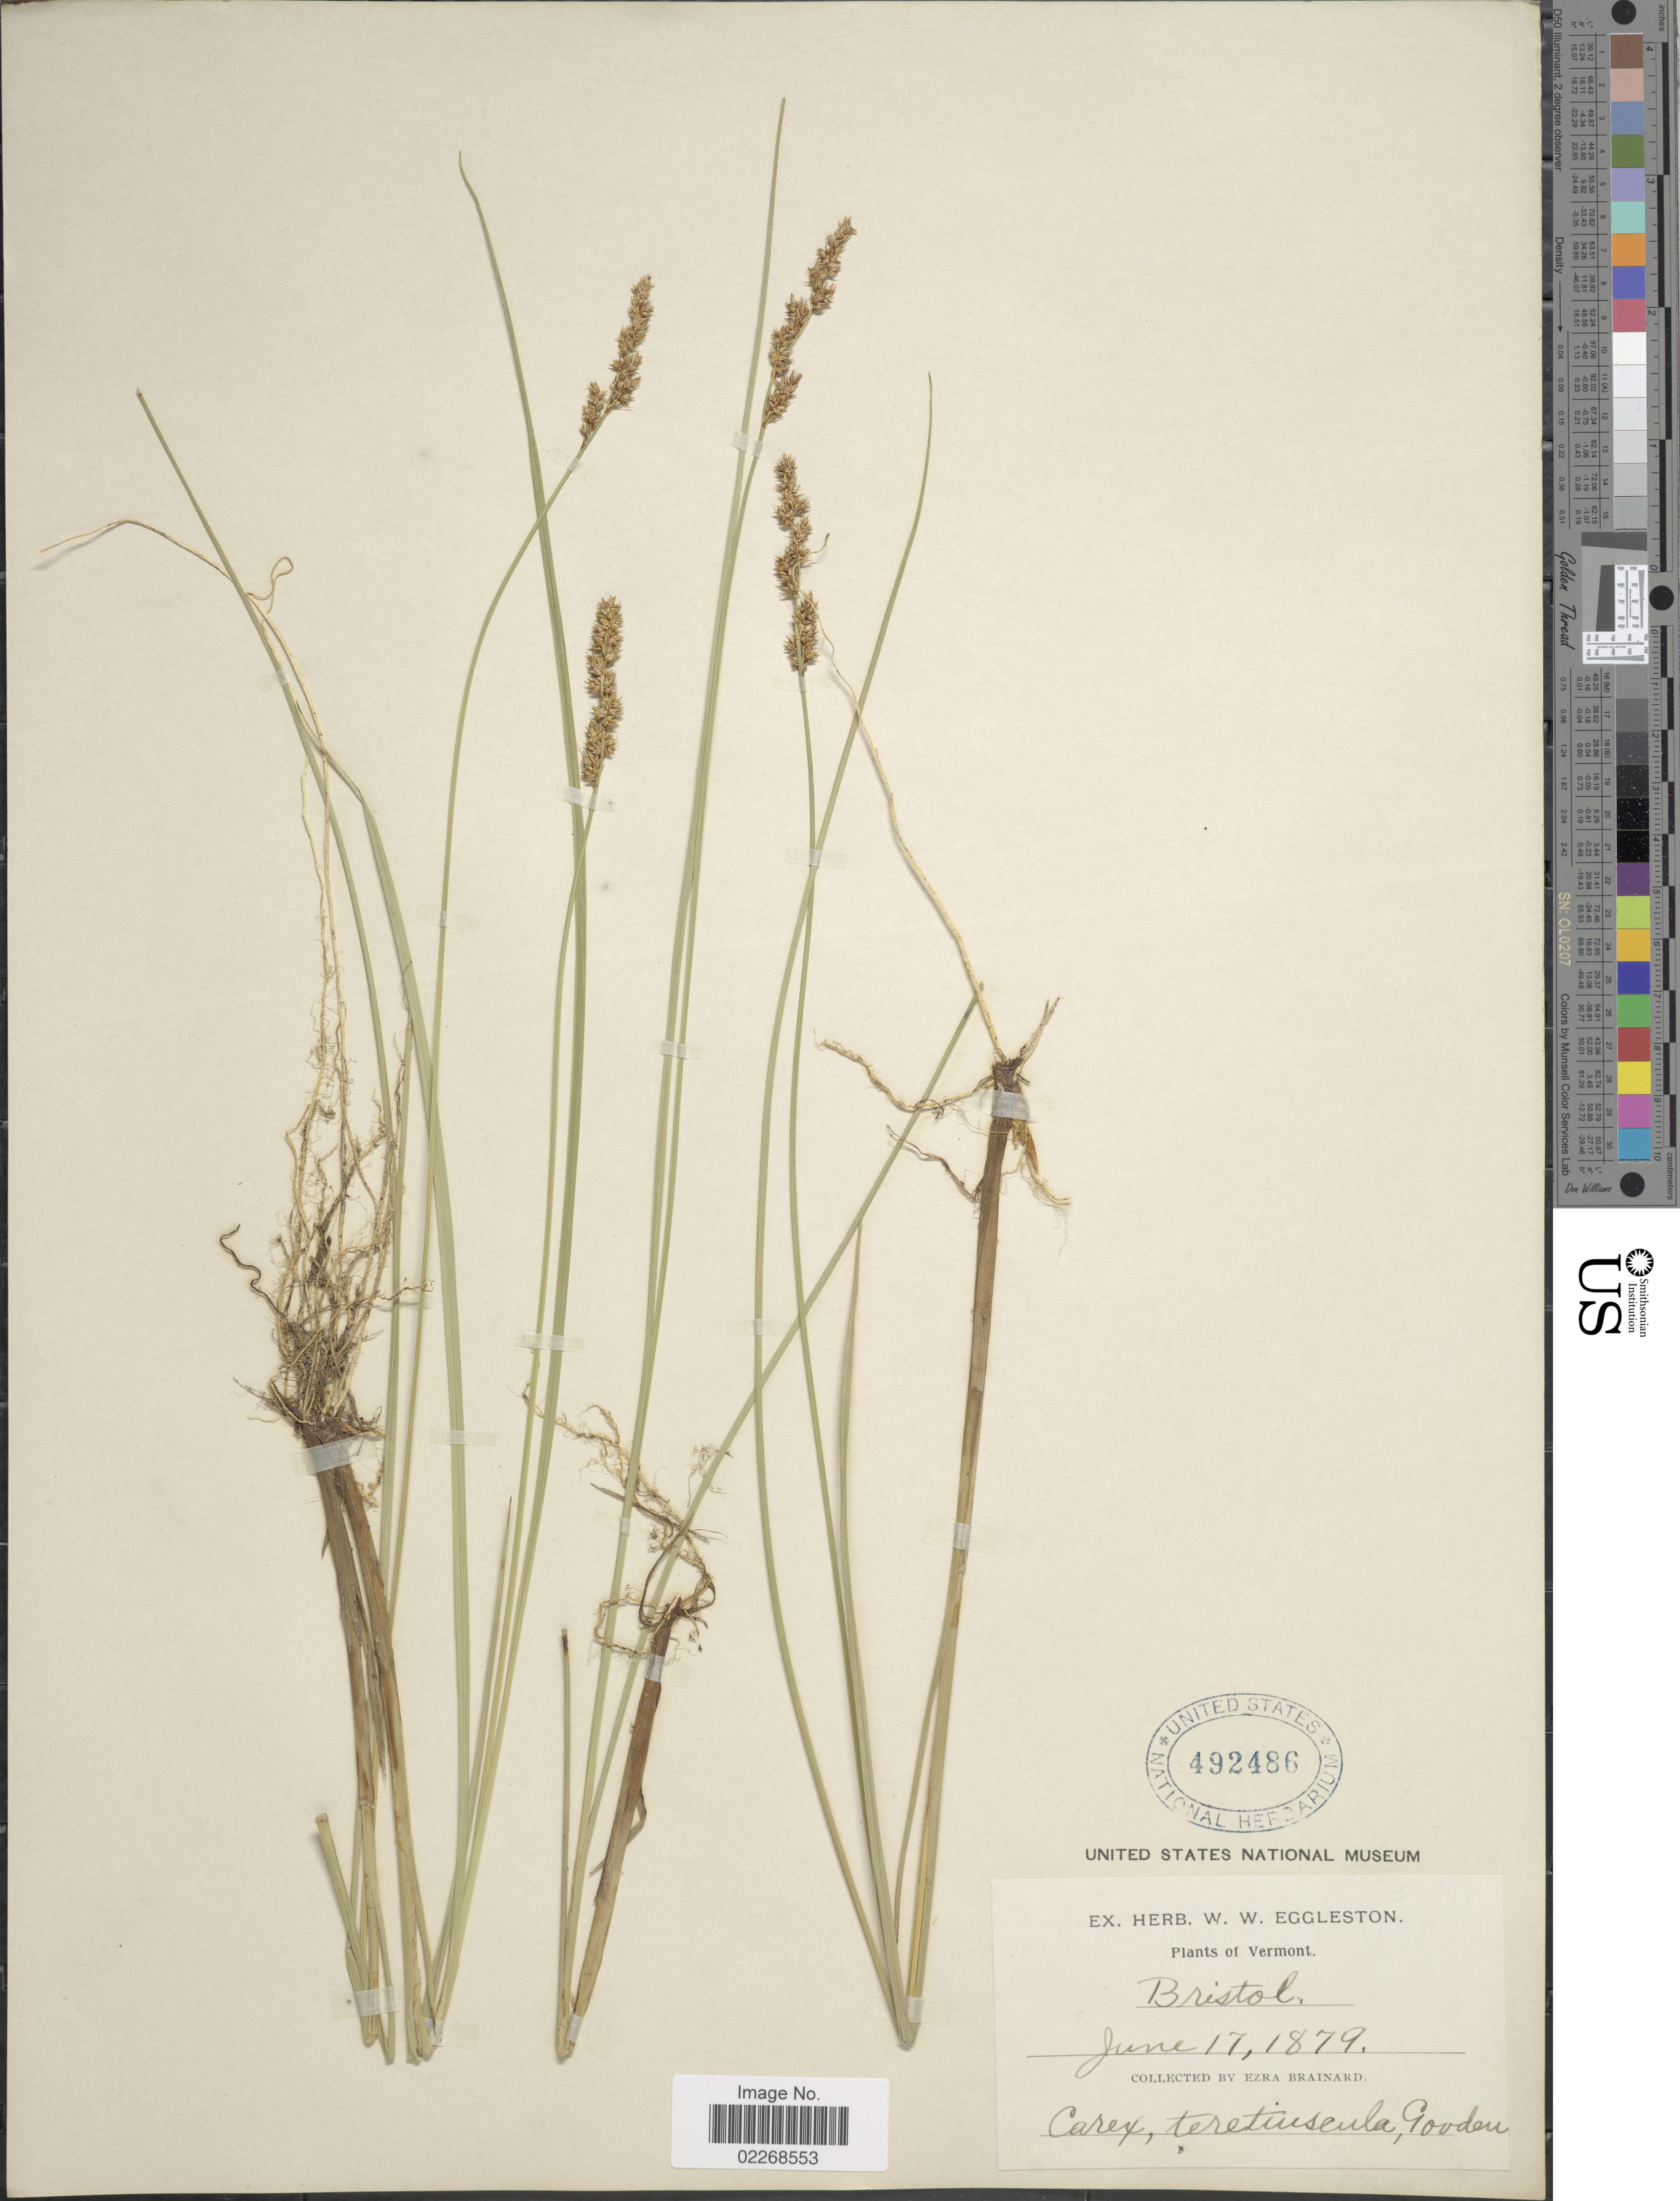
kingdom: Plantae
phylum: Tracheophyta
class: Liliopsida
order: Poales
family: Cyperaceae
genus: Carex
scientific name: Carex diandra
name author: Schrank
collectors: E. Brainard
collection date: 1879-06-17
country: United States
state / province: Vermont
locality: Bristol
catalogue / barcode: US 492486